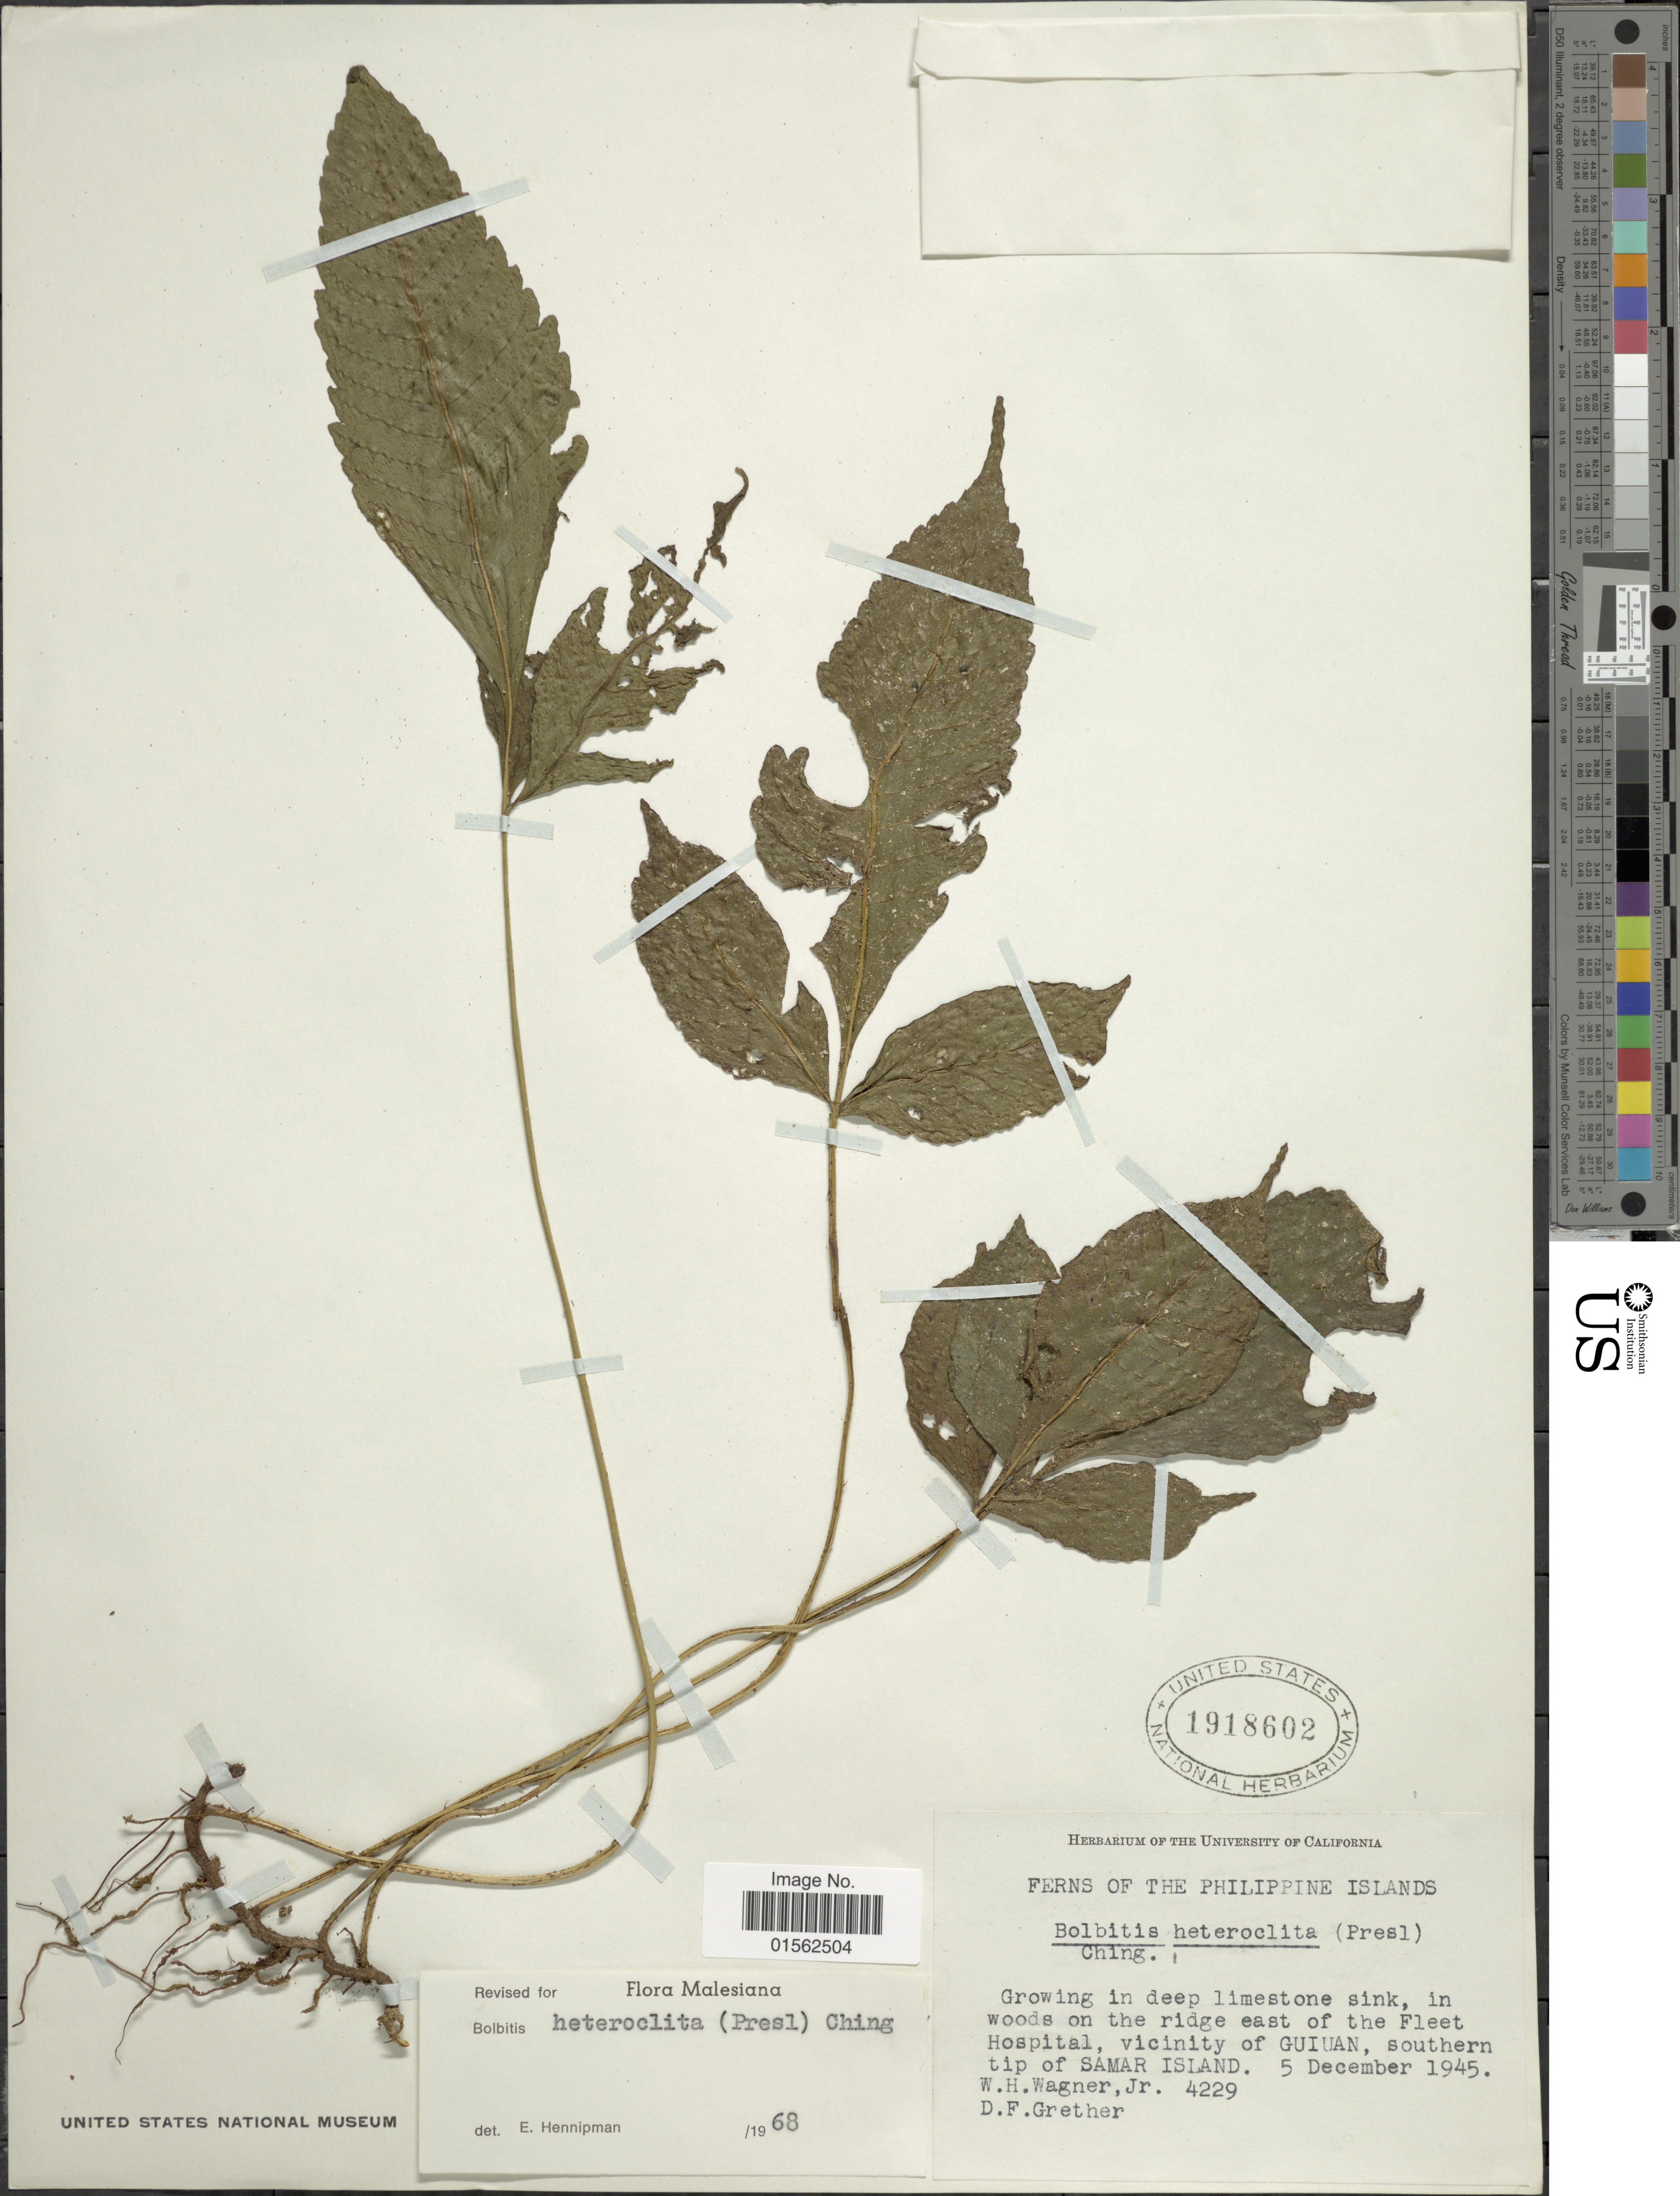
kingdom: Plantae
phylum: Tracheophyta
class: Polypodiopsida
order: Polypodiales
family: Dryopteridaceae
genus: Bolbitis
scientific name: Bolbitis heteroclita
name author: (C. Presl) Ching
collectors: W. H. Wagner & D. F. Grether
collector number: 4229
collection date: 1945-12-05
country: Philippines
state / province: Eastern Visayas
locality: Philippine Islands, growing in deep limestone sinke, in woods on the ridge east of the Fleet Hospital, vicinity of Guiuan, southern tip of Samar Island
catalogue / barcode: US 1918602